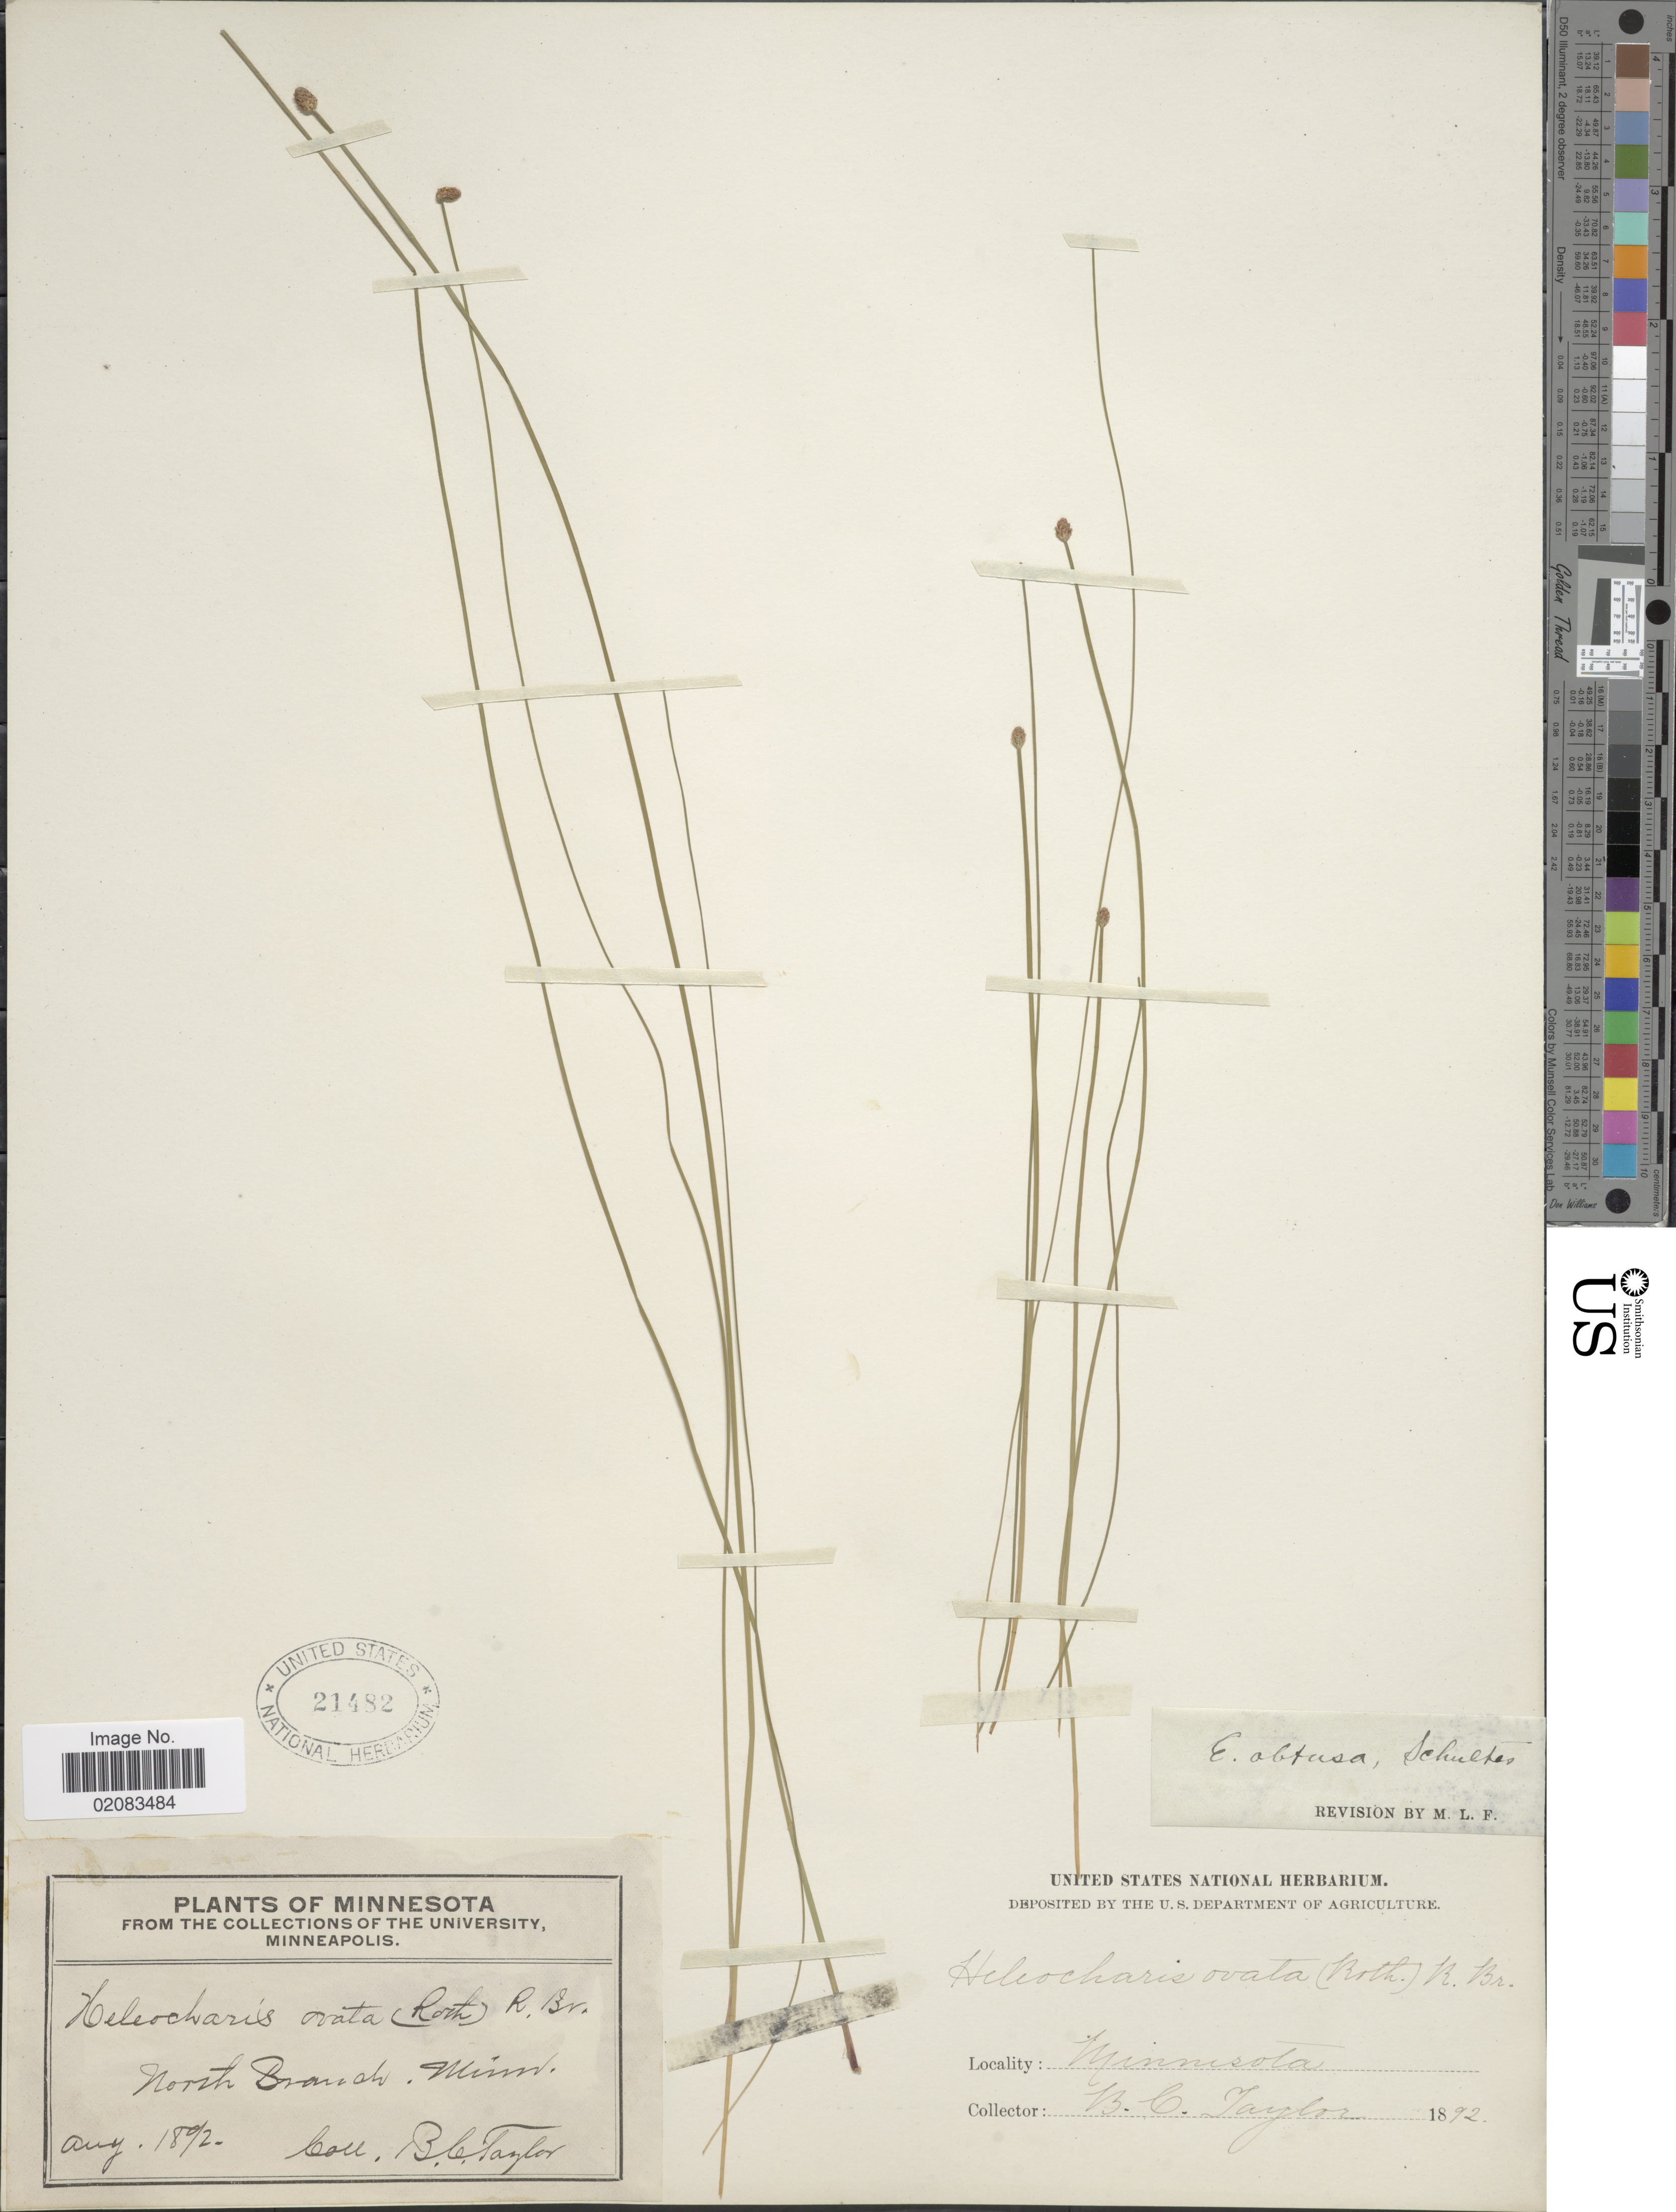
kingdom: Plantae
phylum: Tracheophyta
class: Liliopsida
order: Poales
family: Cyperaceae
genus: Eleocharis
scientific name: Eleocharis obtusa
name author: (Willd.) Schult.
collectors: B. Taylor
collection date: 1892-08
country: United States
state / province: Minnesota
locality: North Branch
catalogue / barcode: US 21482